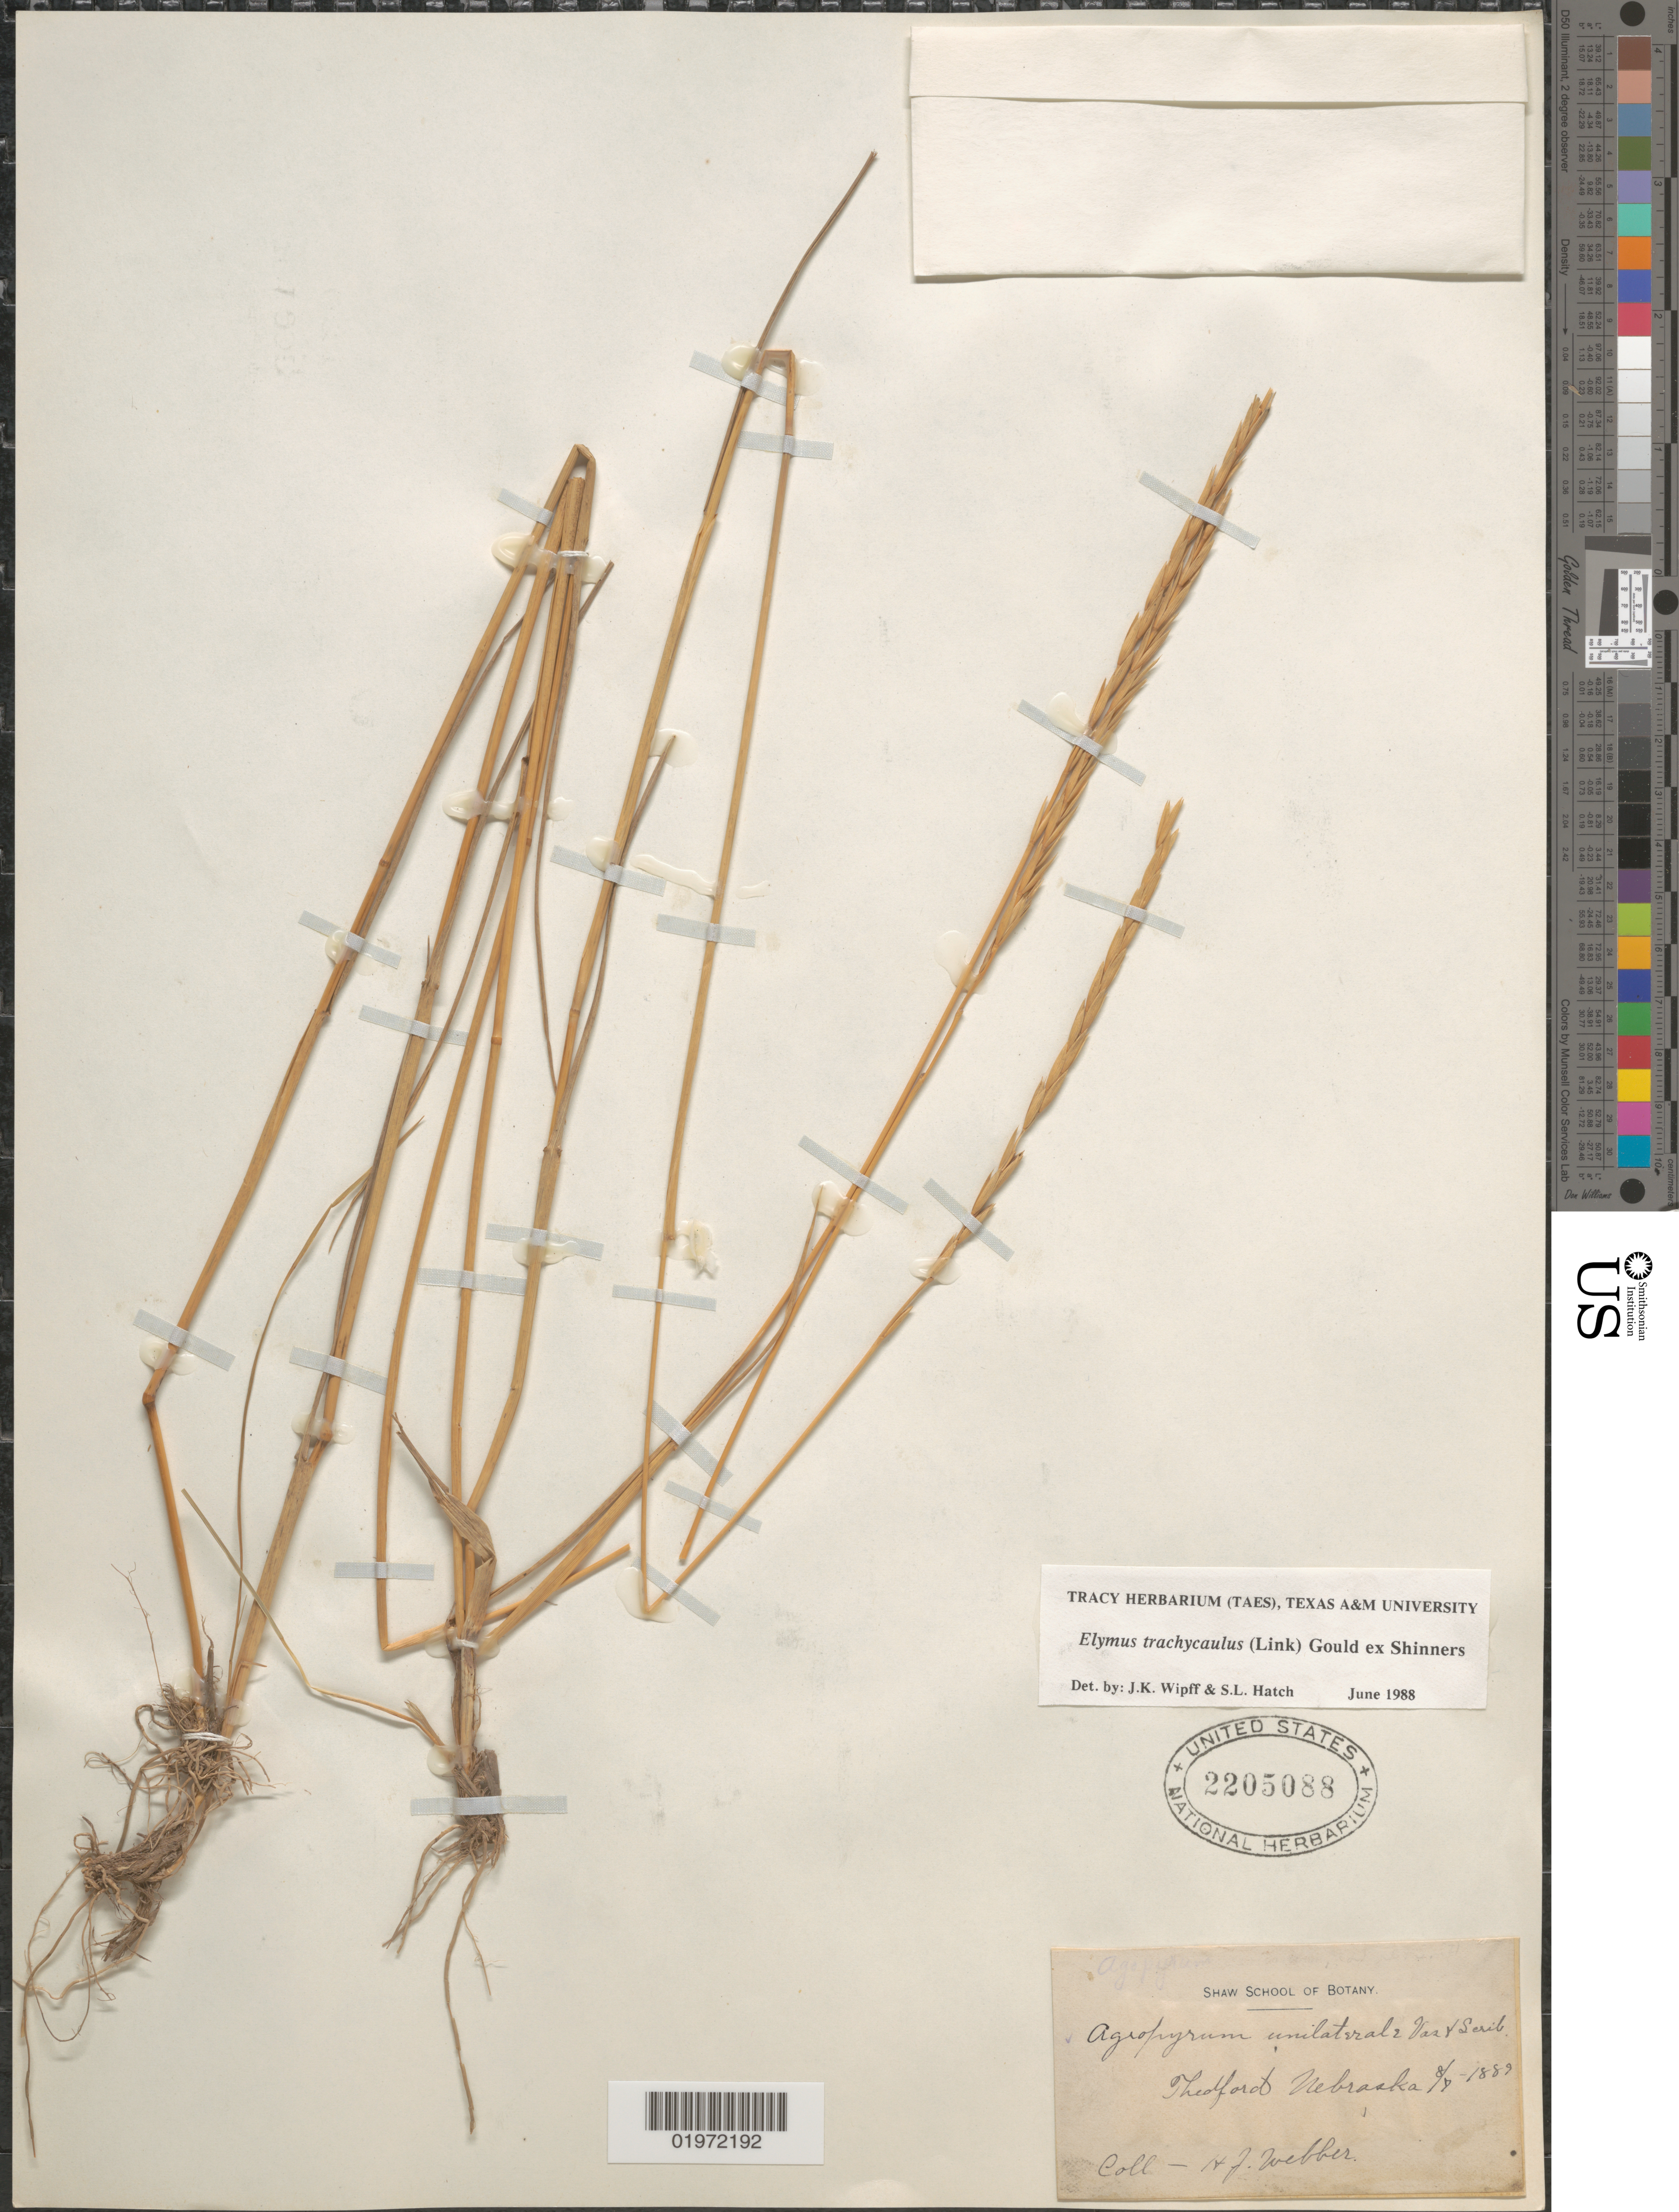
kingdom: Plantae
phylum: Tracheophyta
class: Liliopsida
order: Poales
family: Poaceae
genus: Elymus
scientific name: Elymus trachycaulus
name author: (Link) Gould ex Shinners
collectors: H. Webber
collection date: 1889-08-07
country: United States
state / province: Nebraska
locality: Thedford.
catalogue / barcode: US 2205088